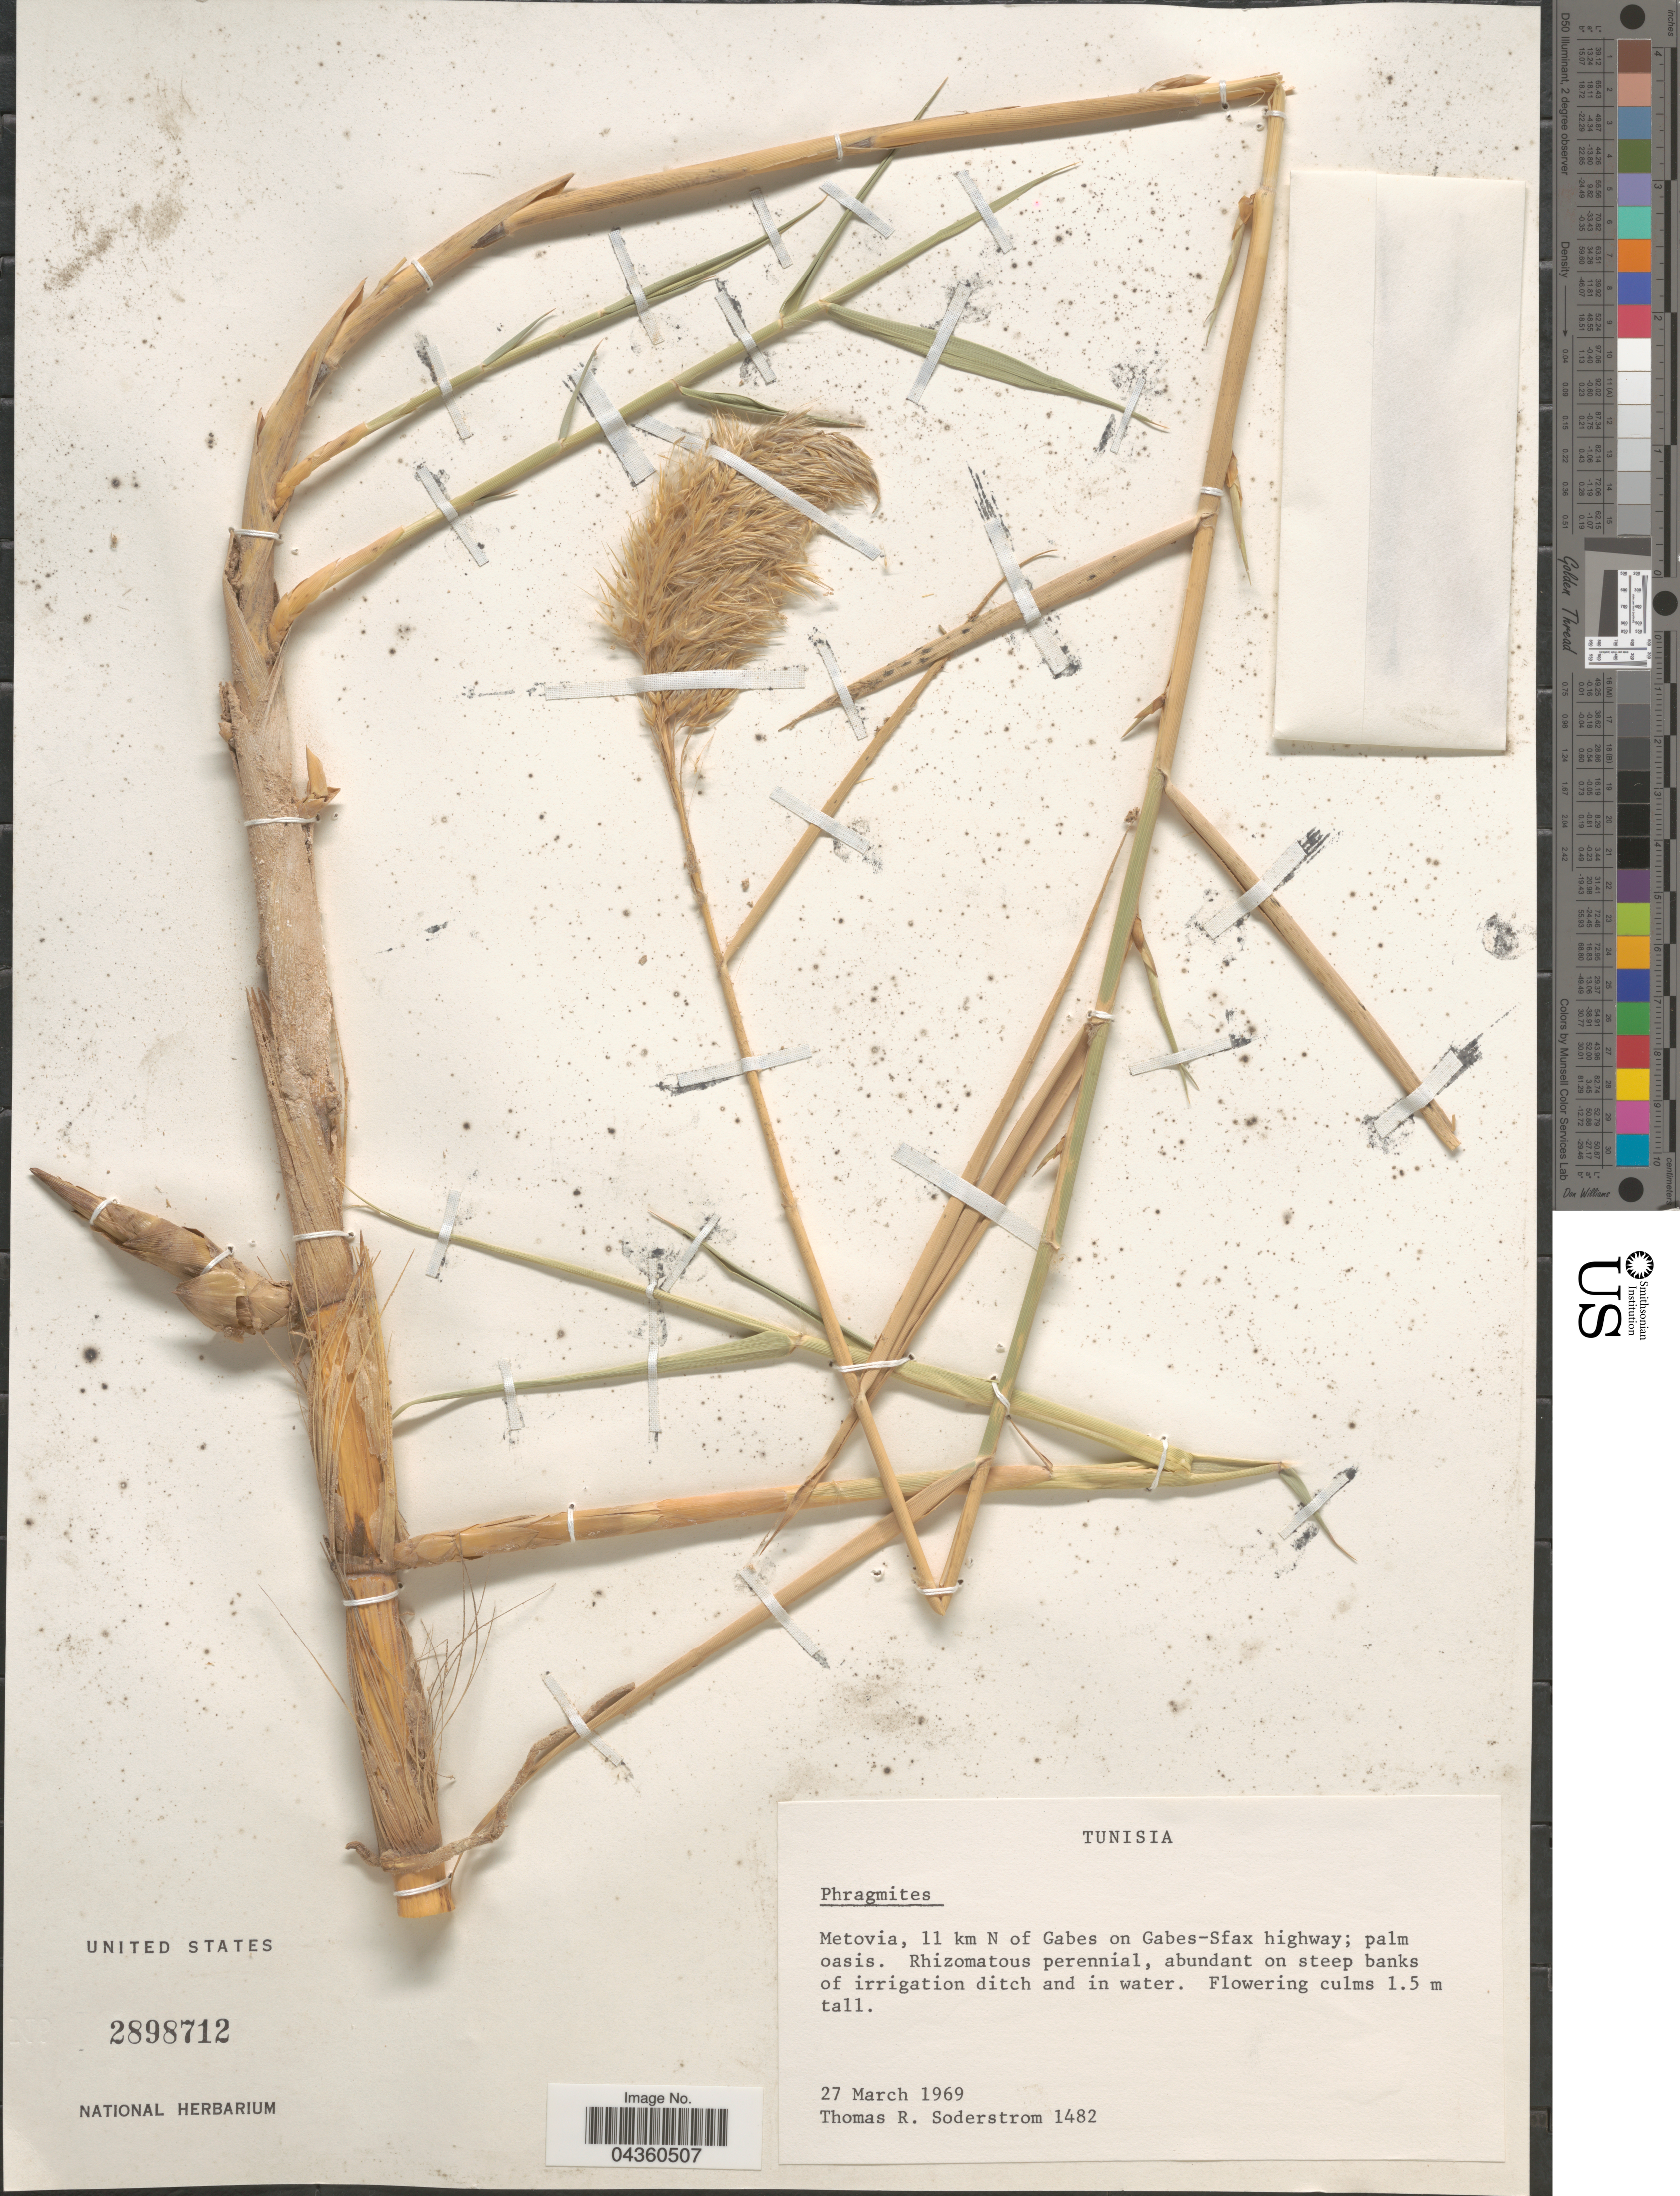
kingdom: Plantae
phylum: Tracheophyta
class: Liliopsida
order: Poales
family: Poaceae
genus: Phragmites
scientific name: Phragmites sp.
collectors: T. R. Soderstrom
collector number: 1482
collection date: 1969-03-27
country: Tunisia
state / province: Gabès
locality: Metovia, 11 km N of Gabes on Gabes-Sfax highway.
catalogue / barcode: US 2898712